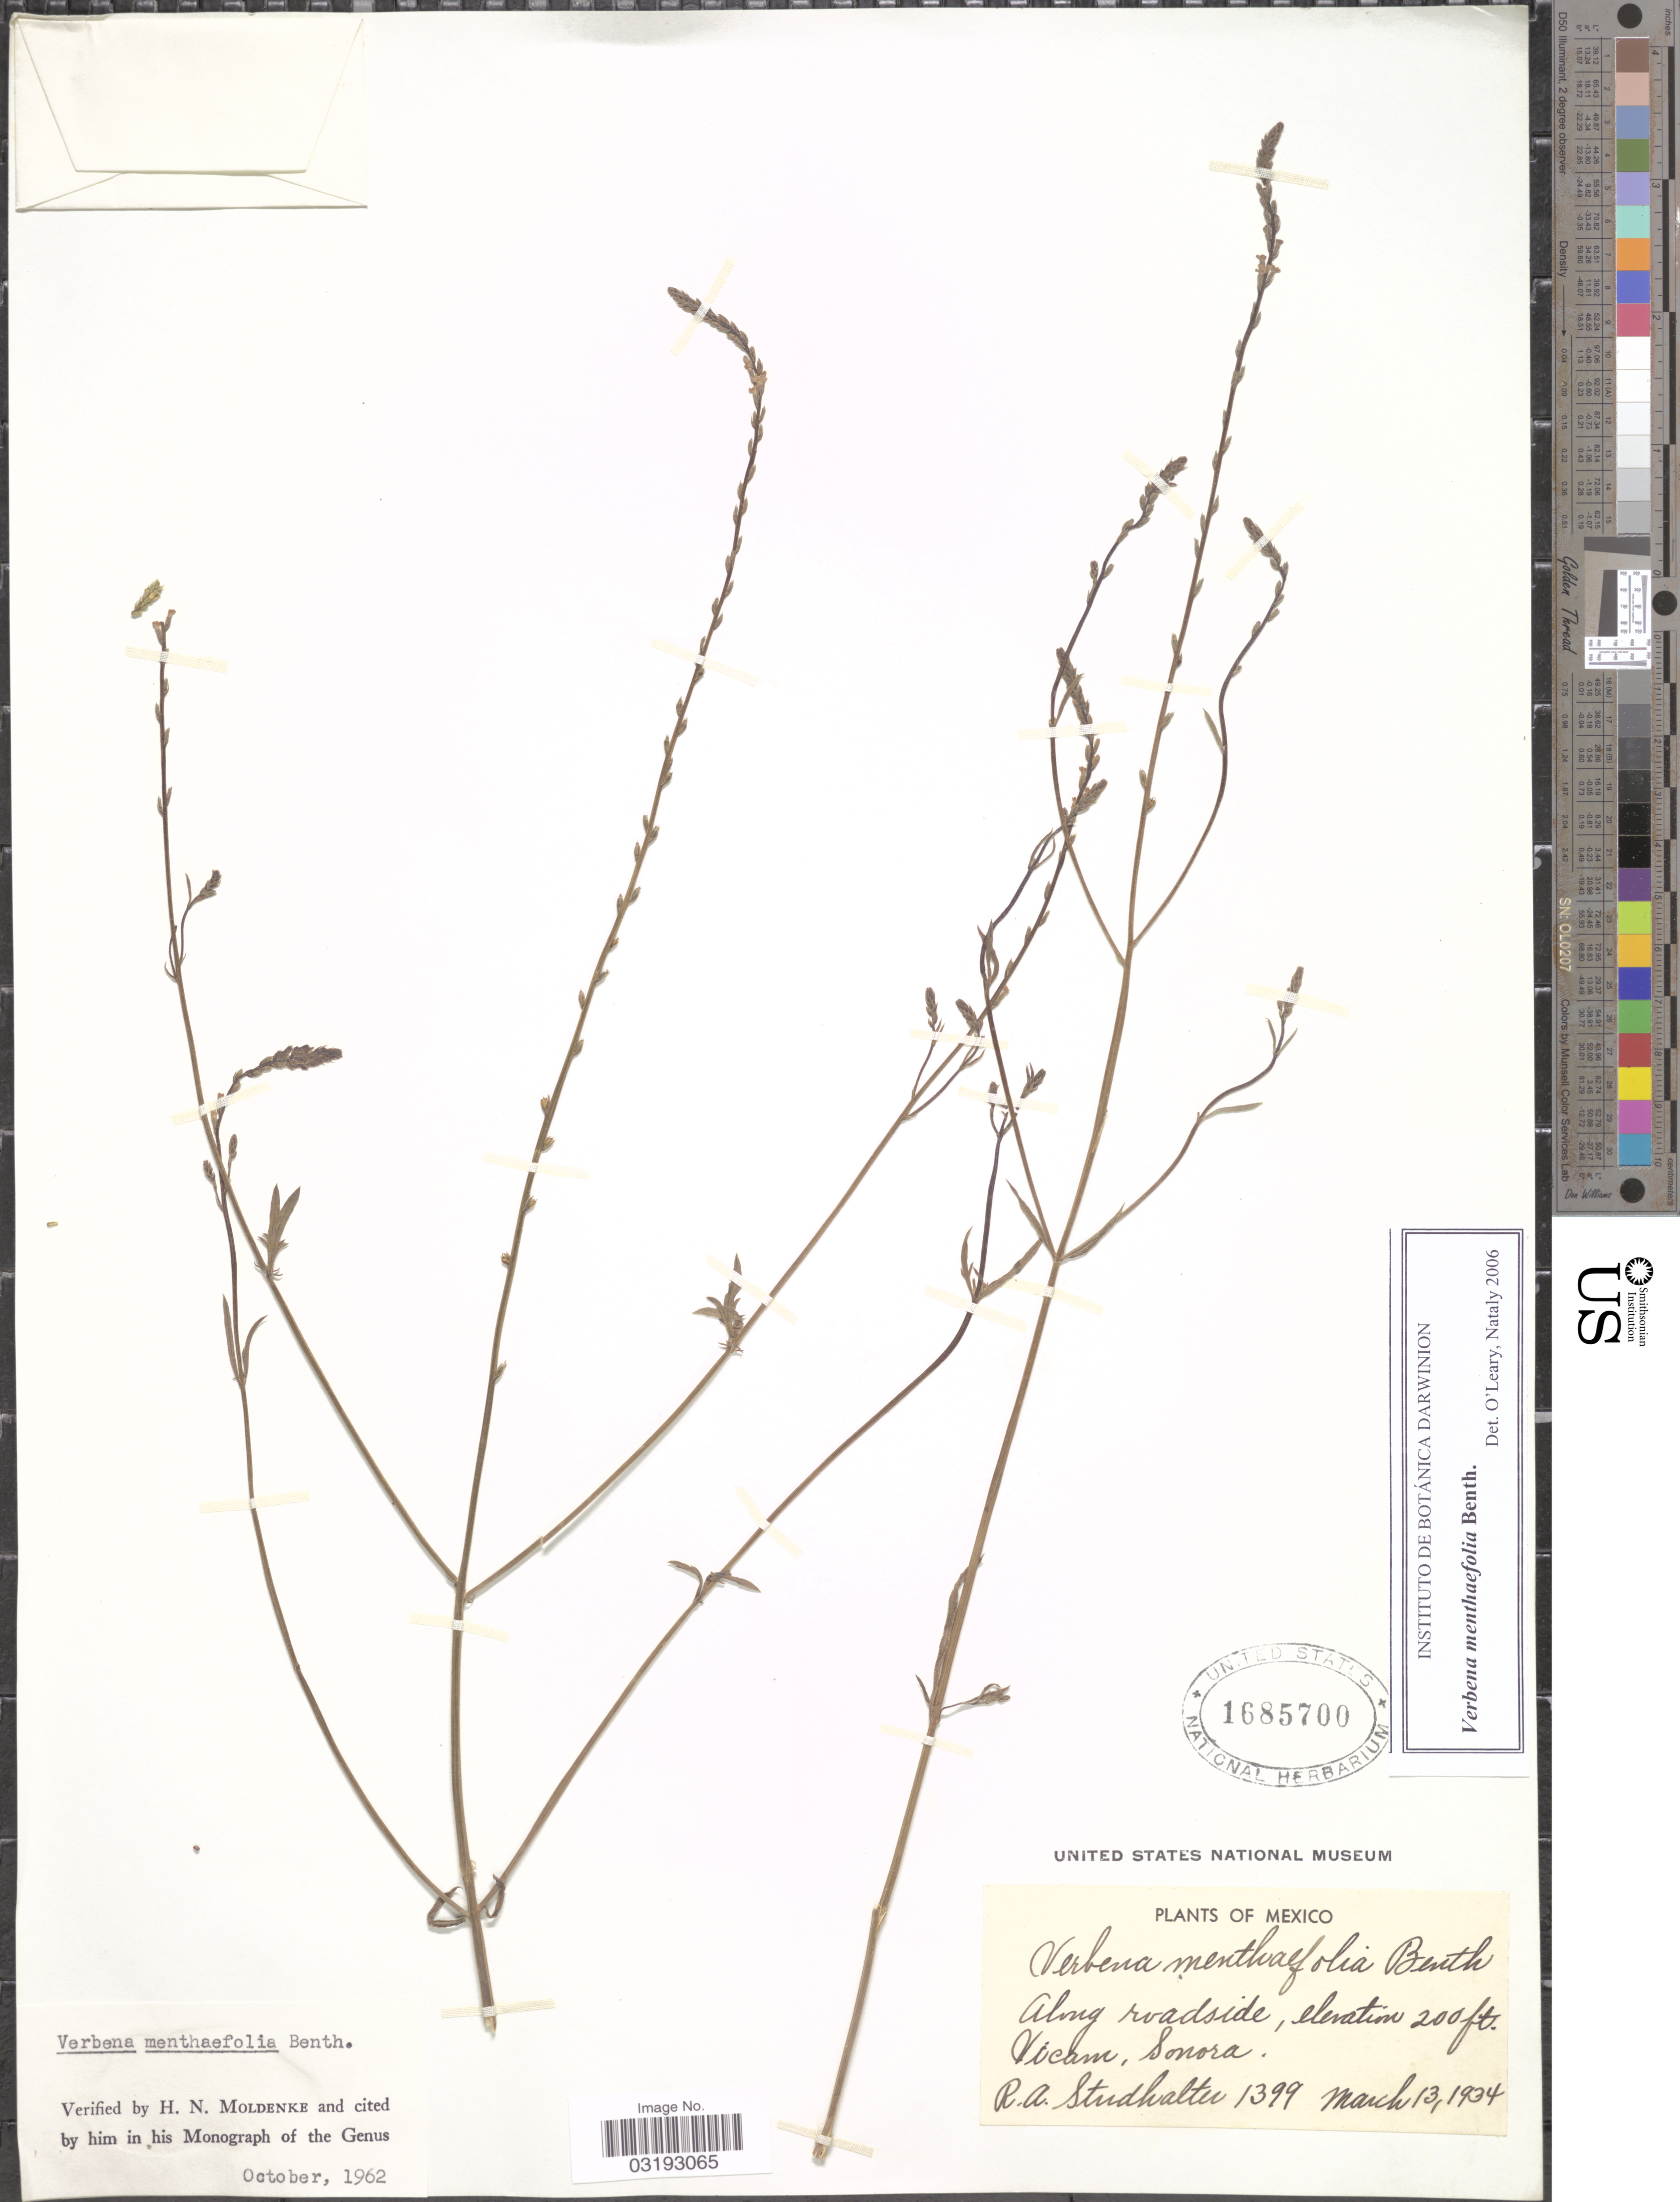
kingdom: Plantae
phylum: Tracheophyta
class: Magnoliopsida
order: Lamiales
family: Verbenaceae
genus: Verbena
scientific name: Verbena menthaefolia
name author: Benth.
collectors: R. Studhalter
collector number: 1399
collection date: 1934-03-13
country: Mexico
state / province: Sonora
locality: Along roadside, Vicam.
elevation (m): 61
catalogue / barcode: US 1685700